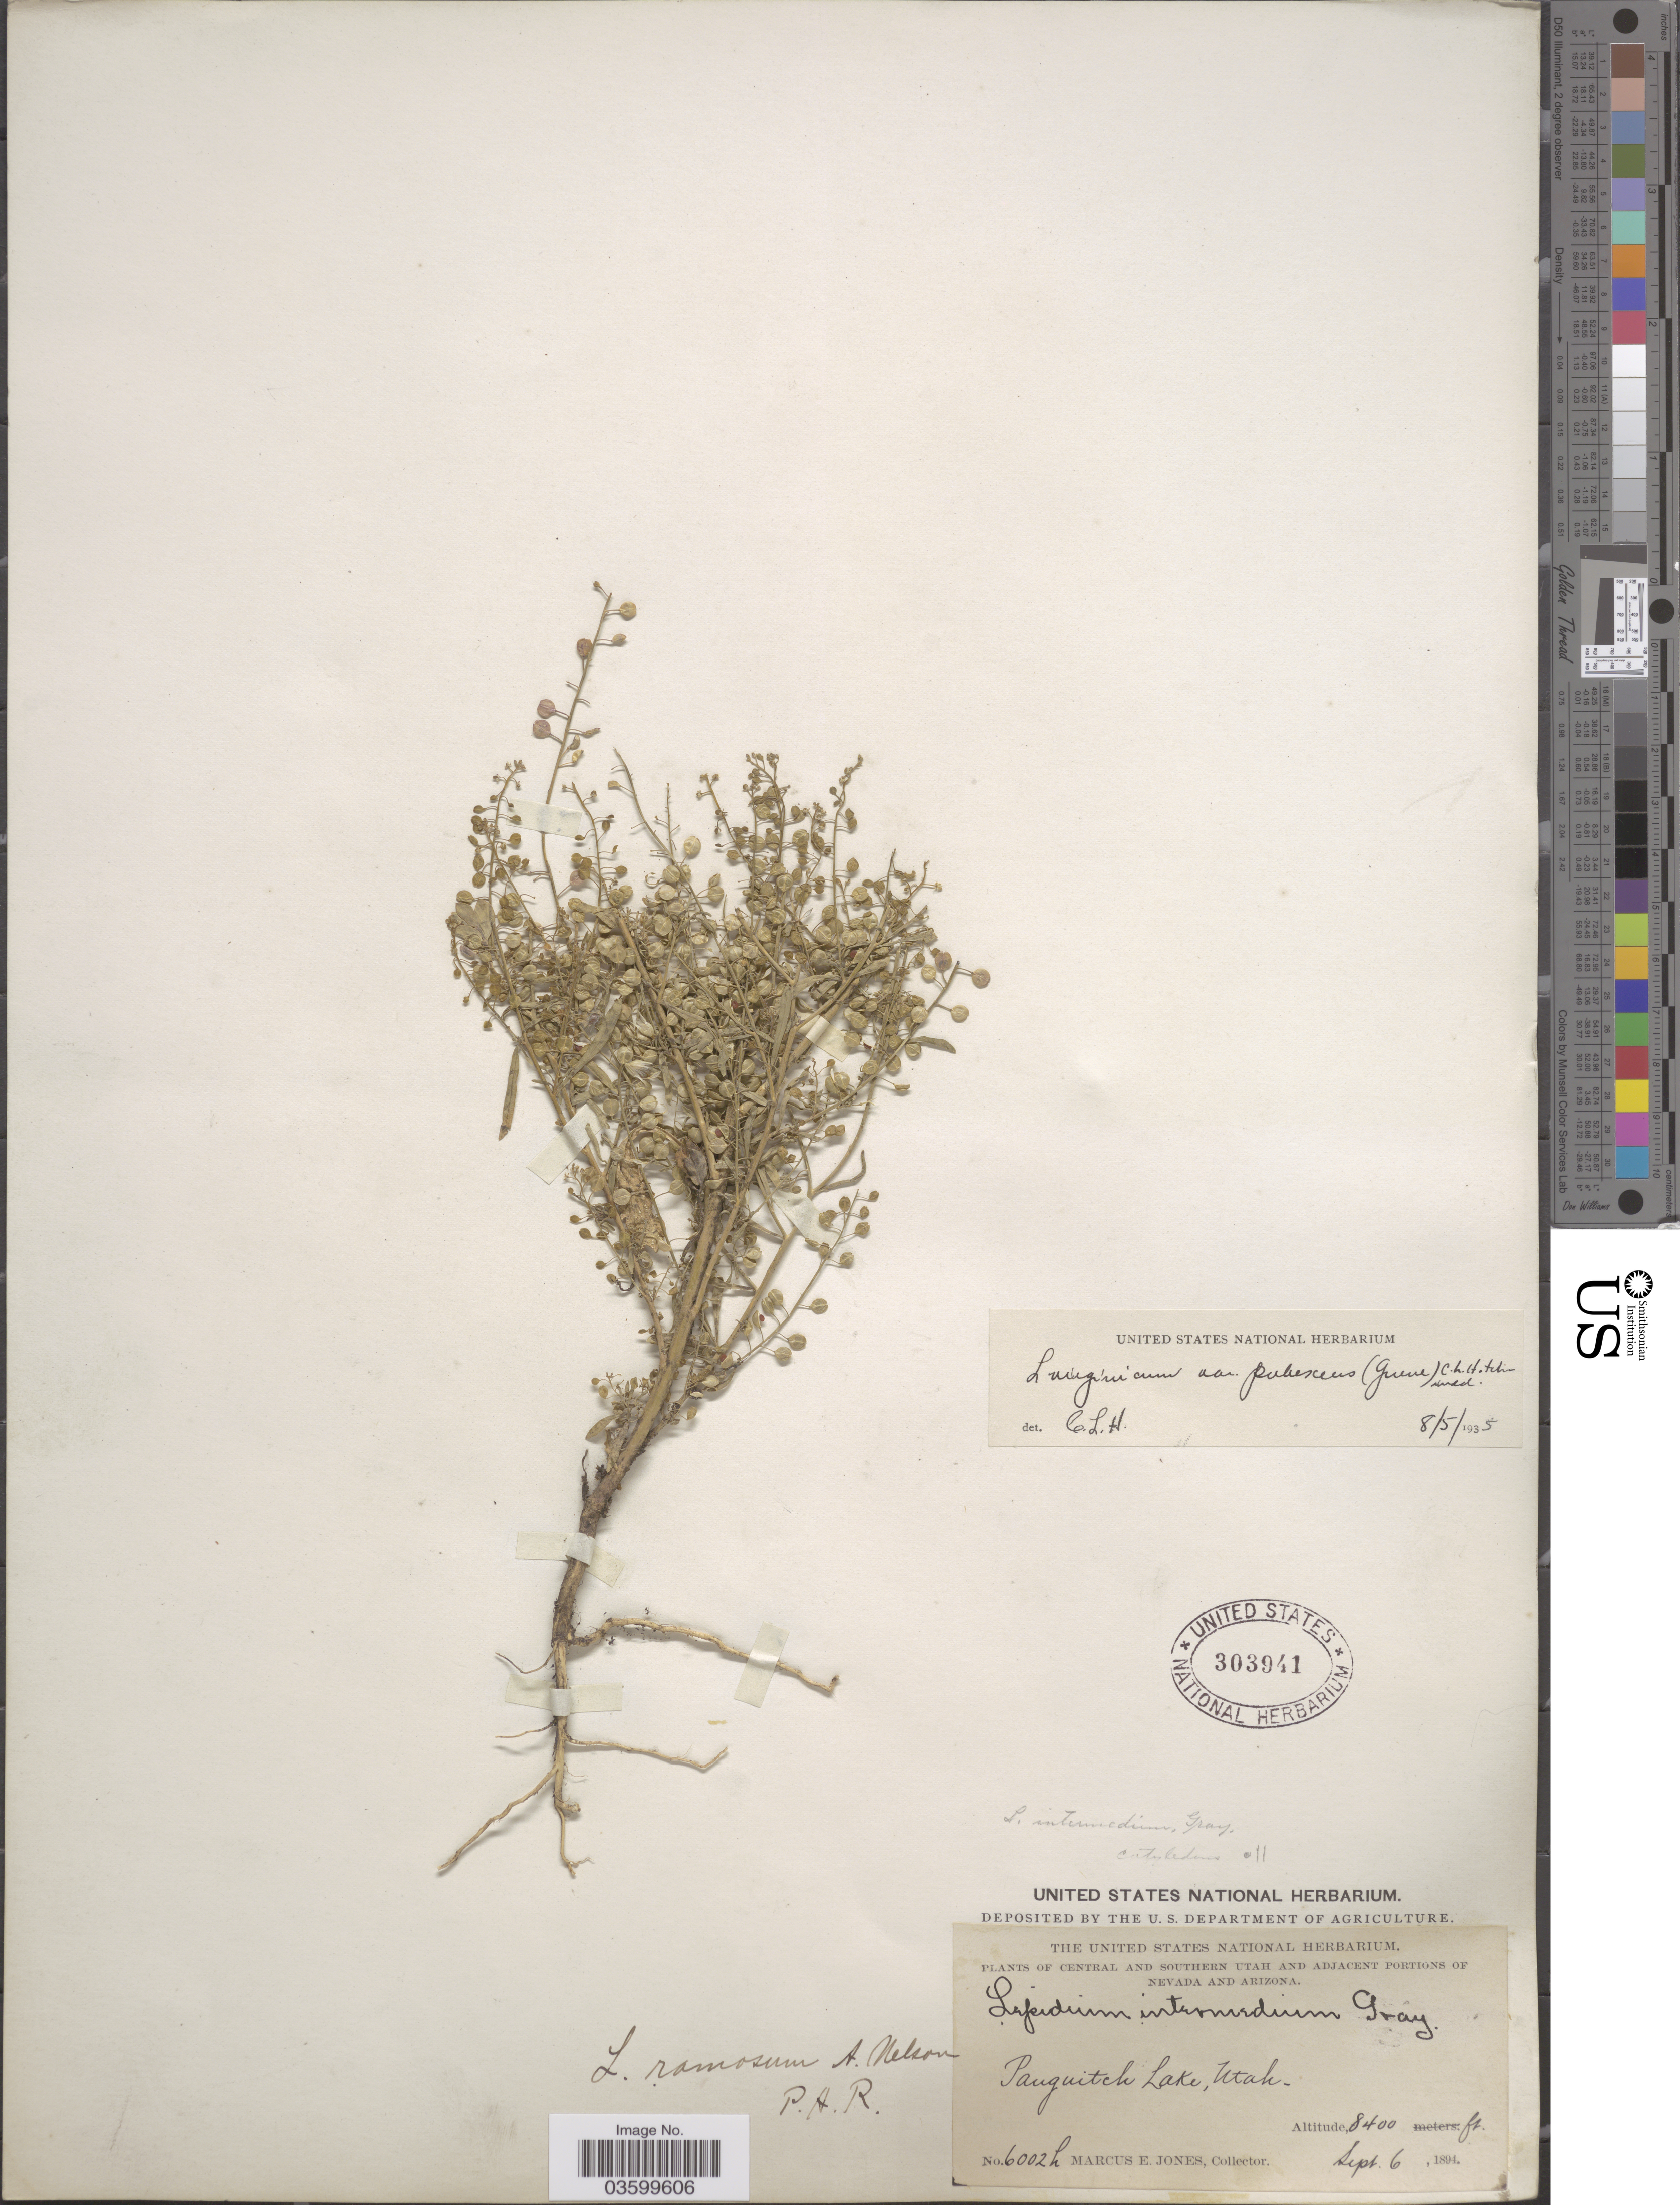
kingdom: Plantae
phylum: Tracheophyta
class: Magnoliopsida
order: Brassicales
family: Brassicaceae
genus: Lepidium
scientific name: Lepidium virginicum var. pubescens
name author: (Greene) C.L. Hitchc.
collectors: M. E. Jones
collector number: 6002h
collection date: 1894-09-06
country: United States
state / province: Utah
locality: Central and Southern Utah. Panguitch Lake.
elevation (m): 2560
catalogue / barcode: US 303941